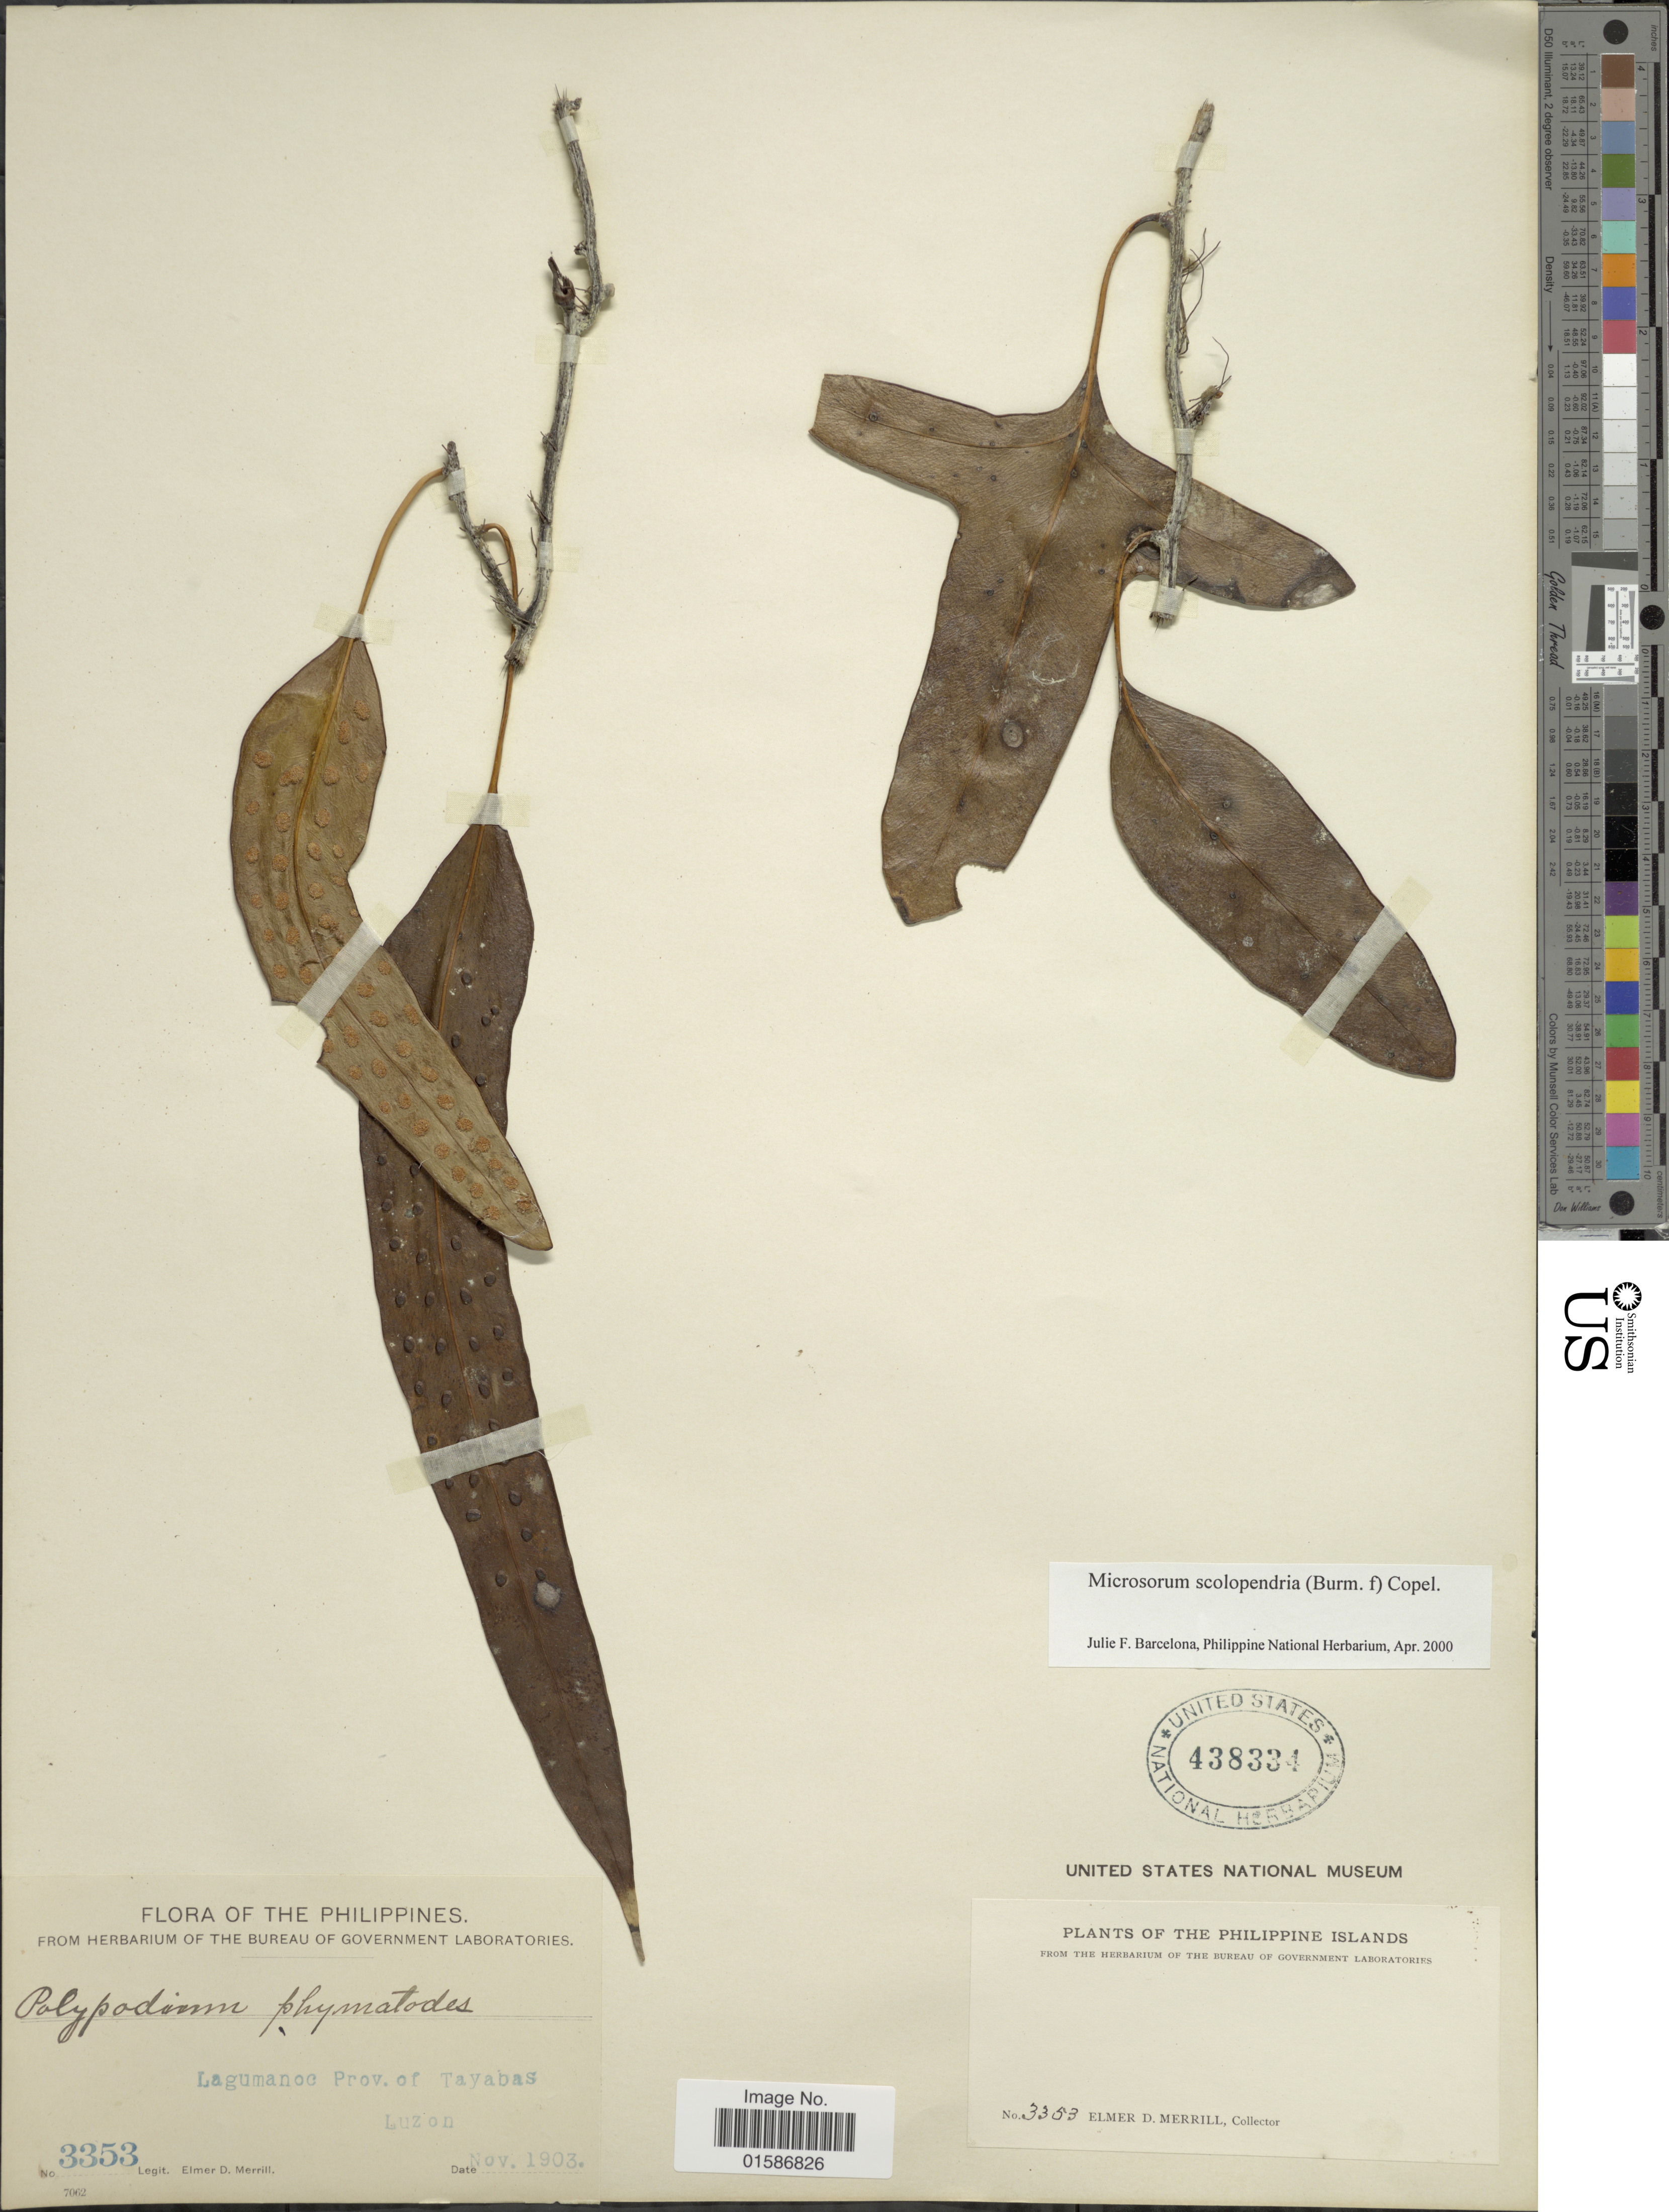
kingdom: Plantae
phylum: Tracheophyta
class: Polypodiopsida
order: Polypodiales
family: Polypodiaceae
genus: Microsorum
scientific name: Microsorum scolopendria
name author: (Burm. f.) Copel.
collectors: E. D. Merrill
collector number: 3353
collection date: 1903-11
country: Philippines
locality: Lagumanoc Prov. of Tayabas, Luzon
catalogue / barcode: US 438334